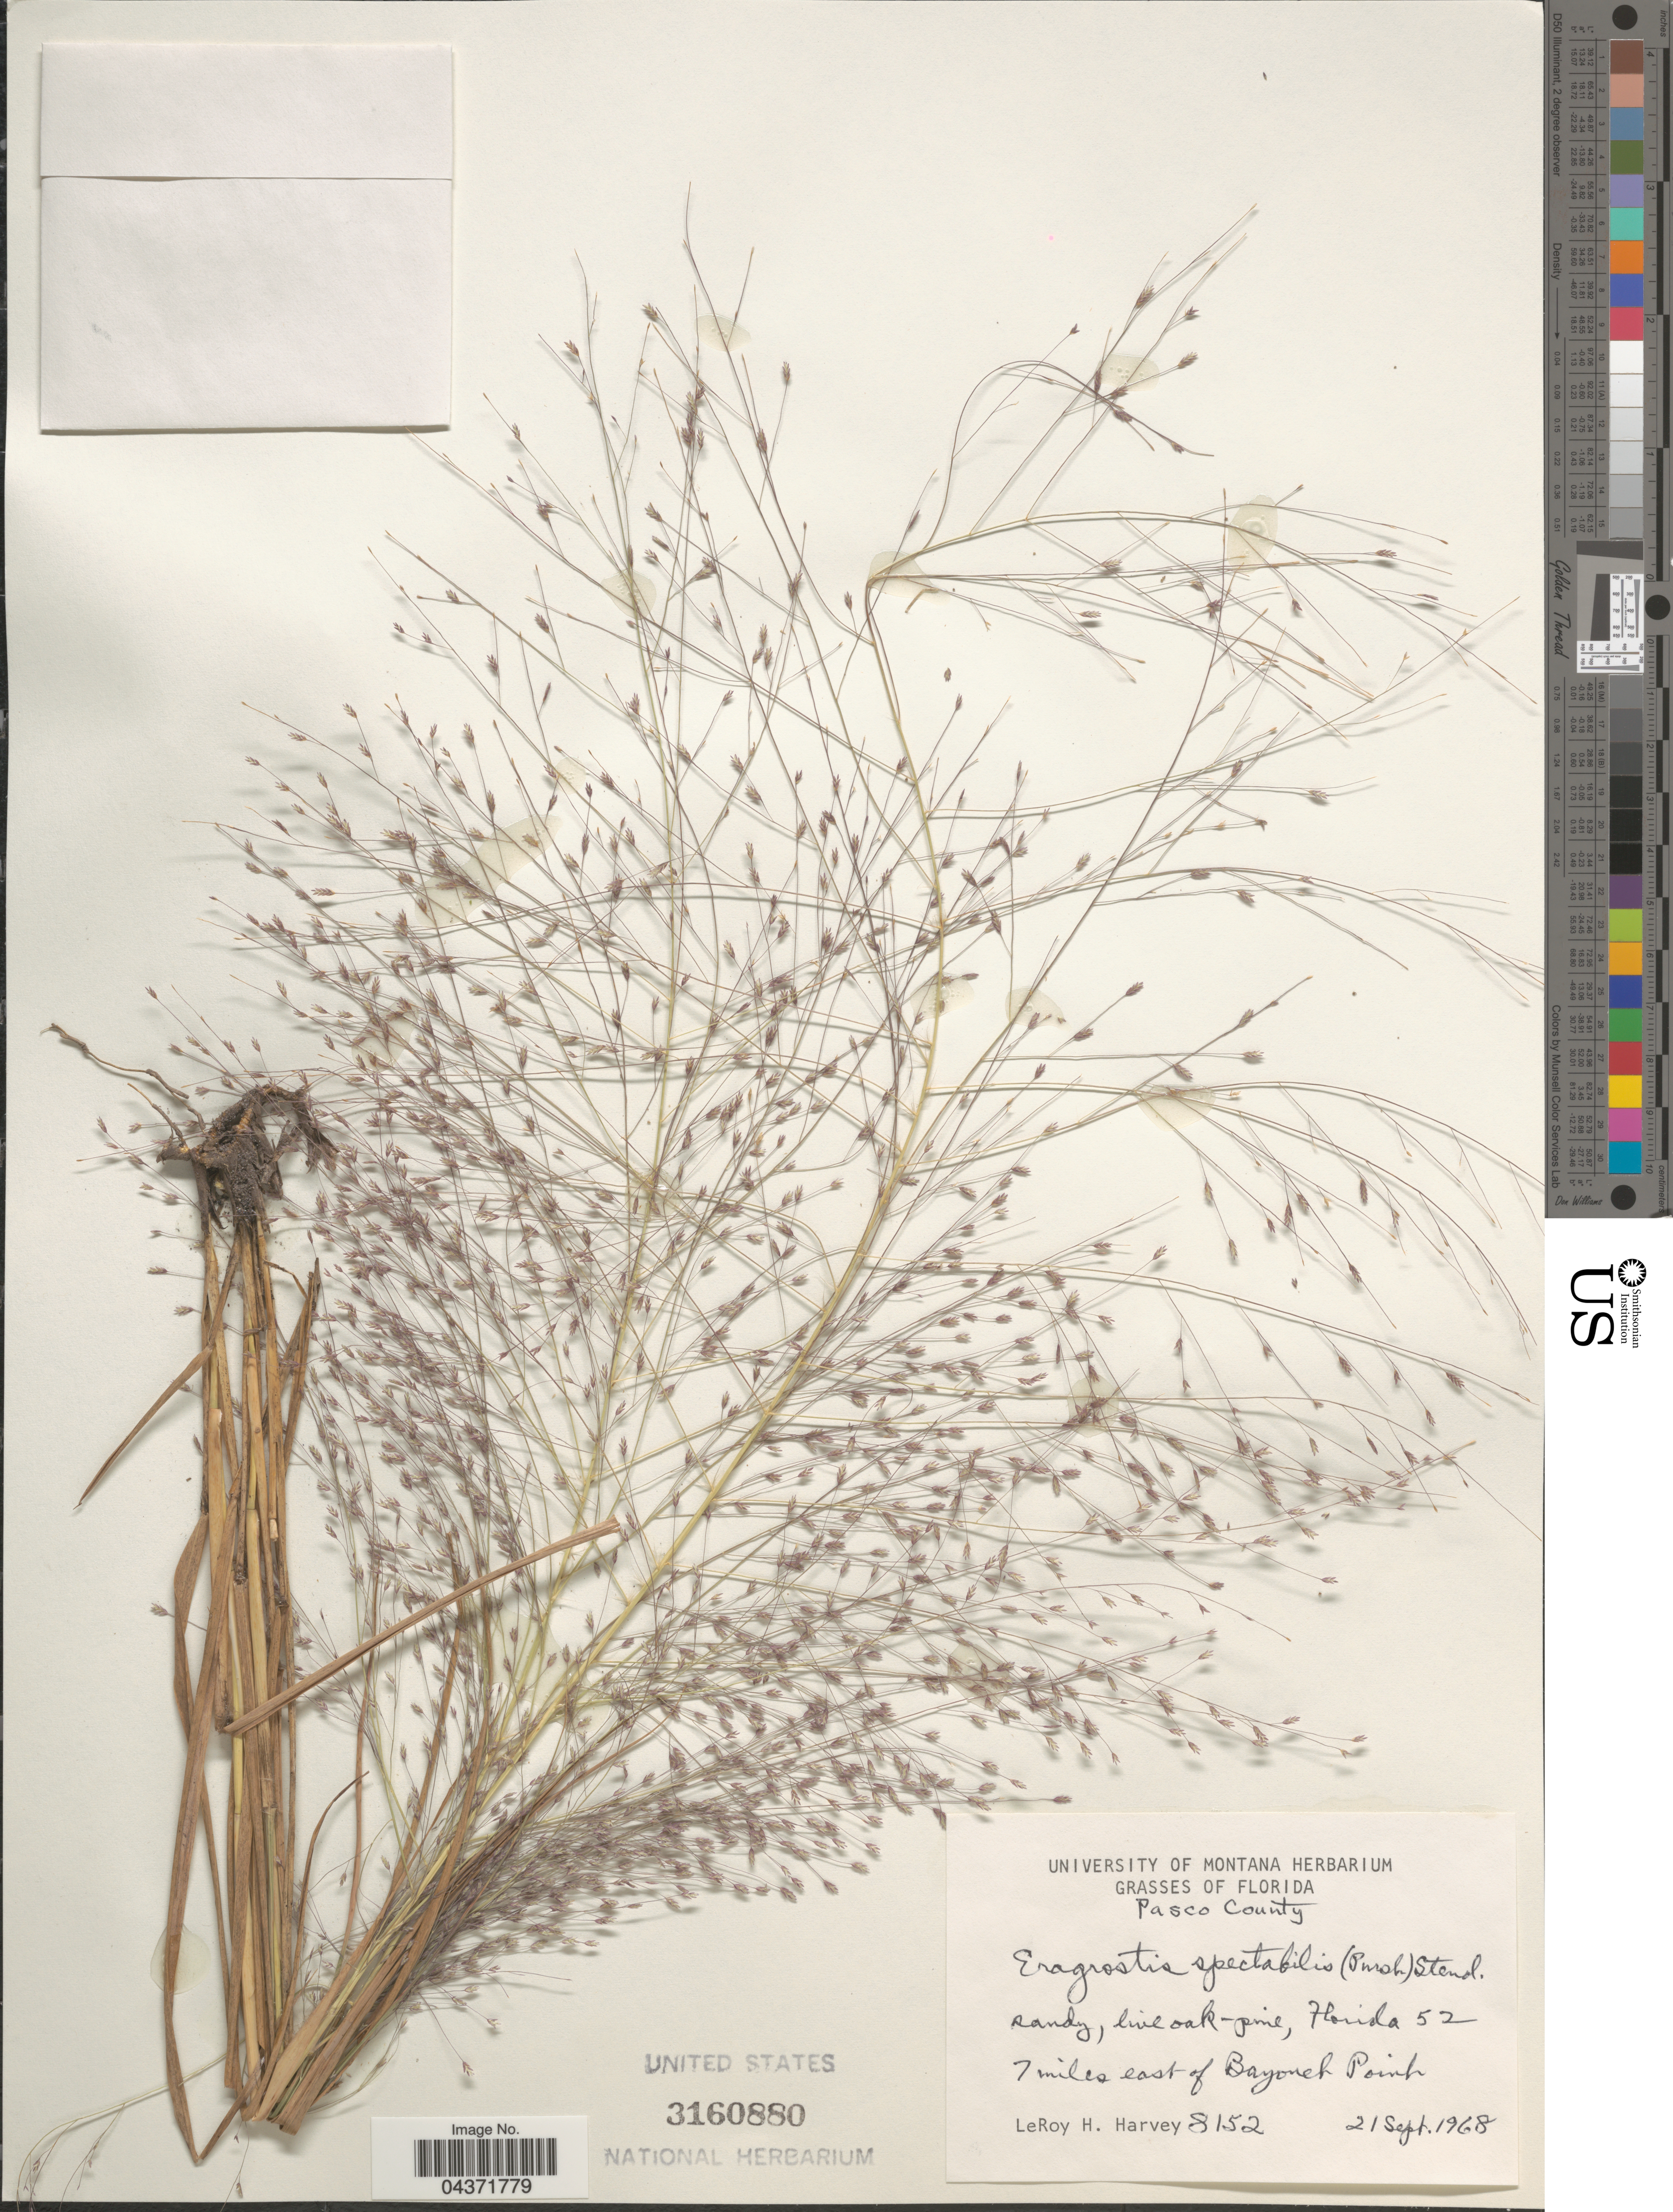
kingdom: Plantae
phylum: Tracheophyta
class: Liliopsida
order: Poales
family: Poaceae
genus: Eragrostis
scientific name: Eragrostis spectabilis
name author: (Pursh) Steud.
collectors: L. H. Harvey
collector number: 8152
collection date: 1968-09-21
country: United States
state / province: Florida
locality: Pasco County. Florida 52. 7 miles east of Bayonet Point.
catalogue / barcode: US 3160880